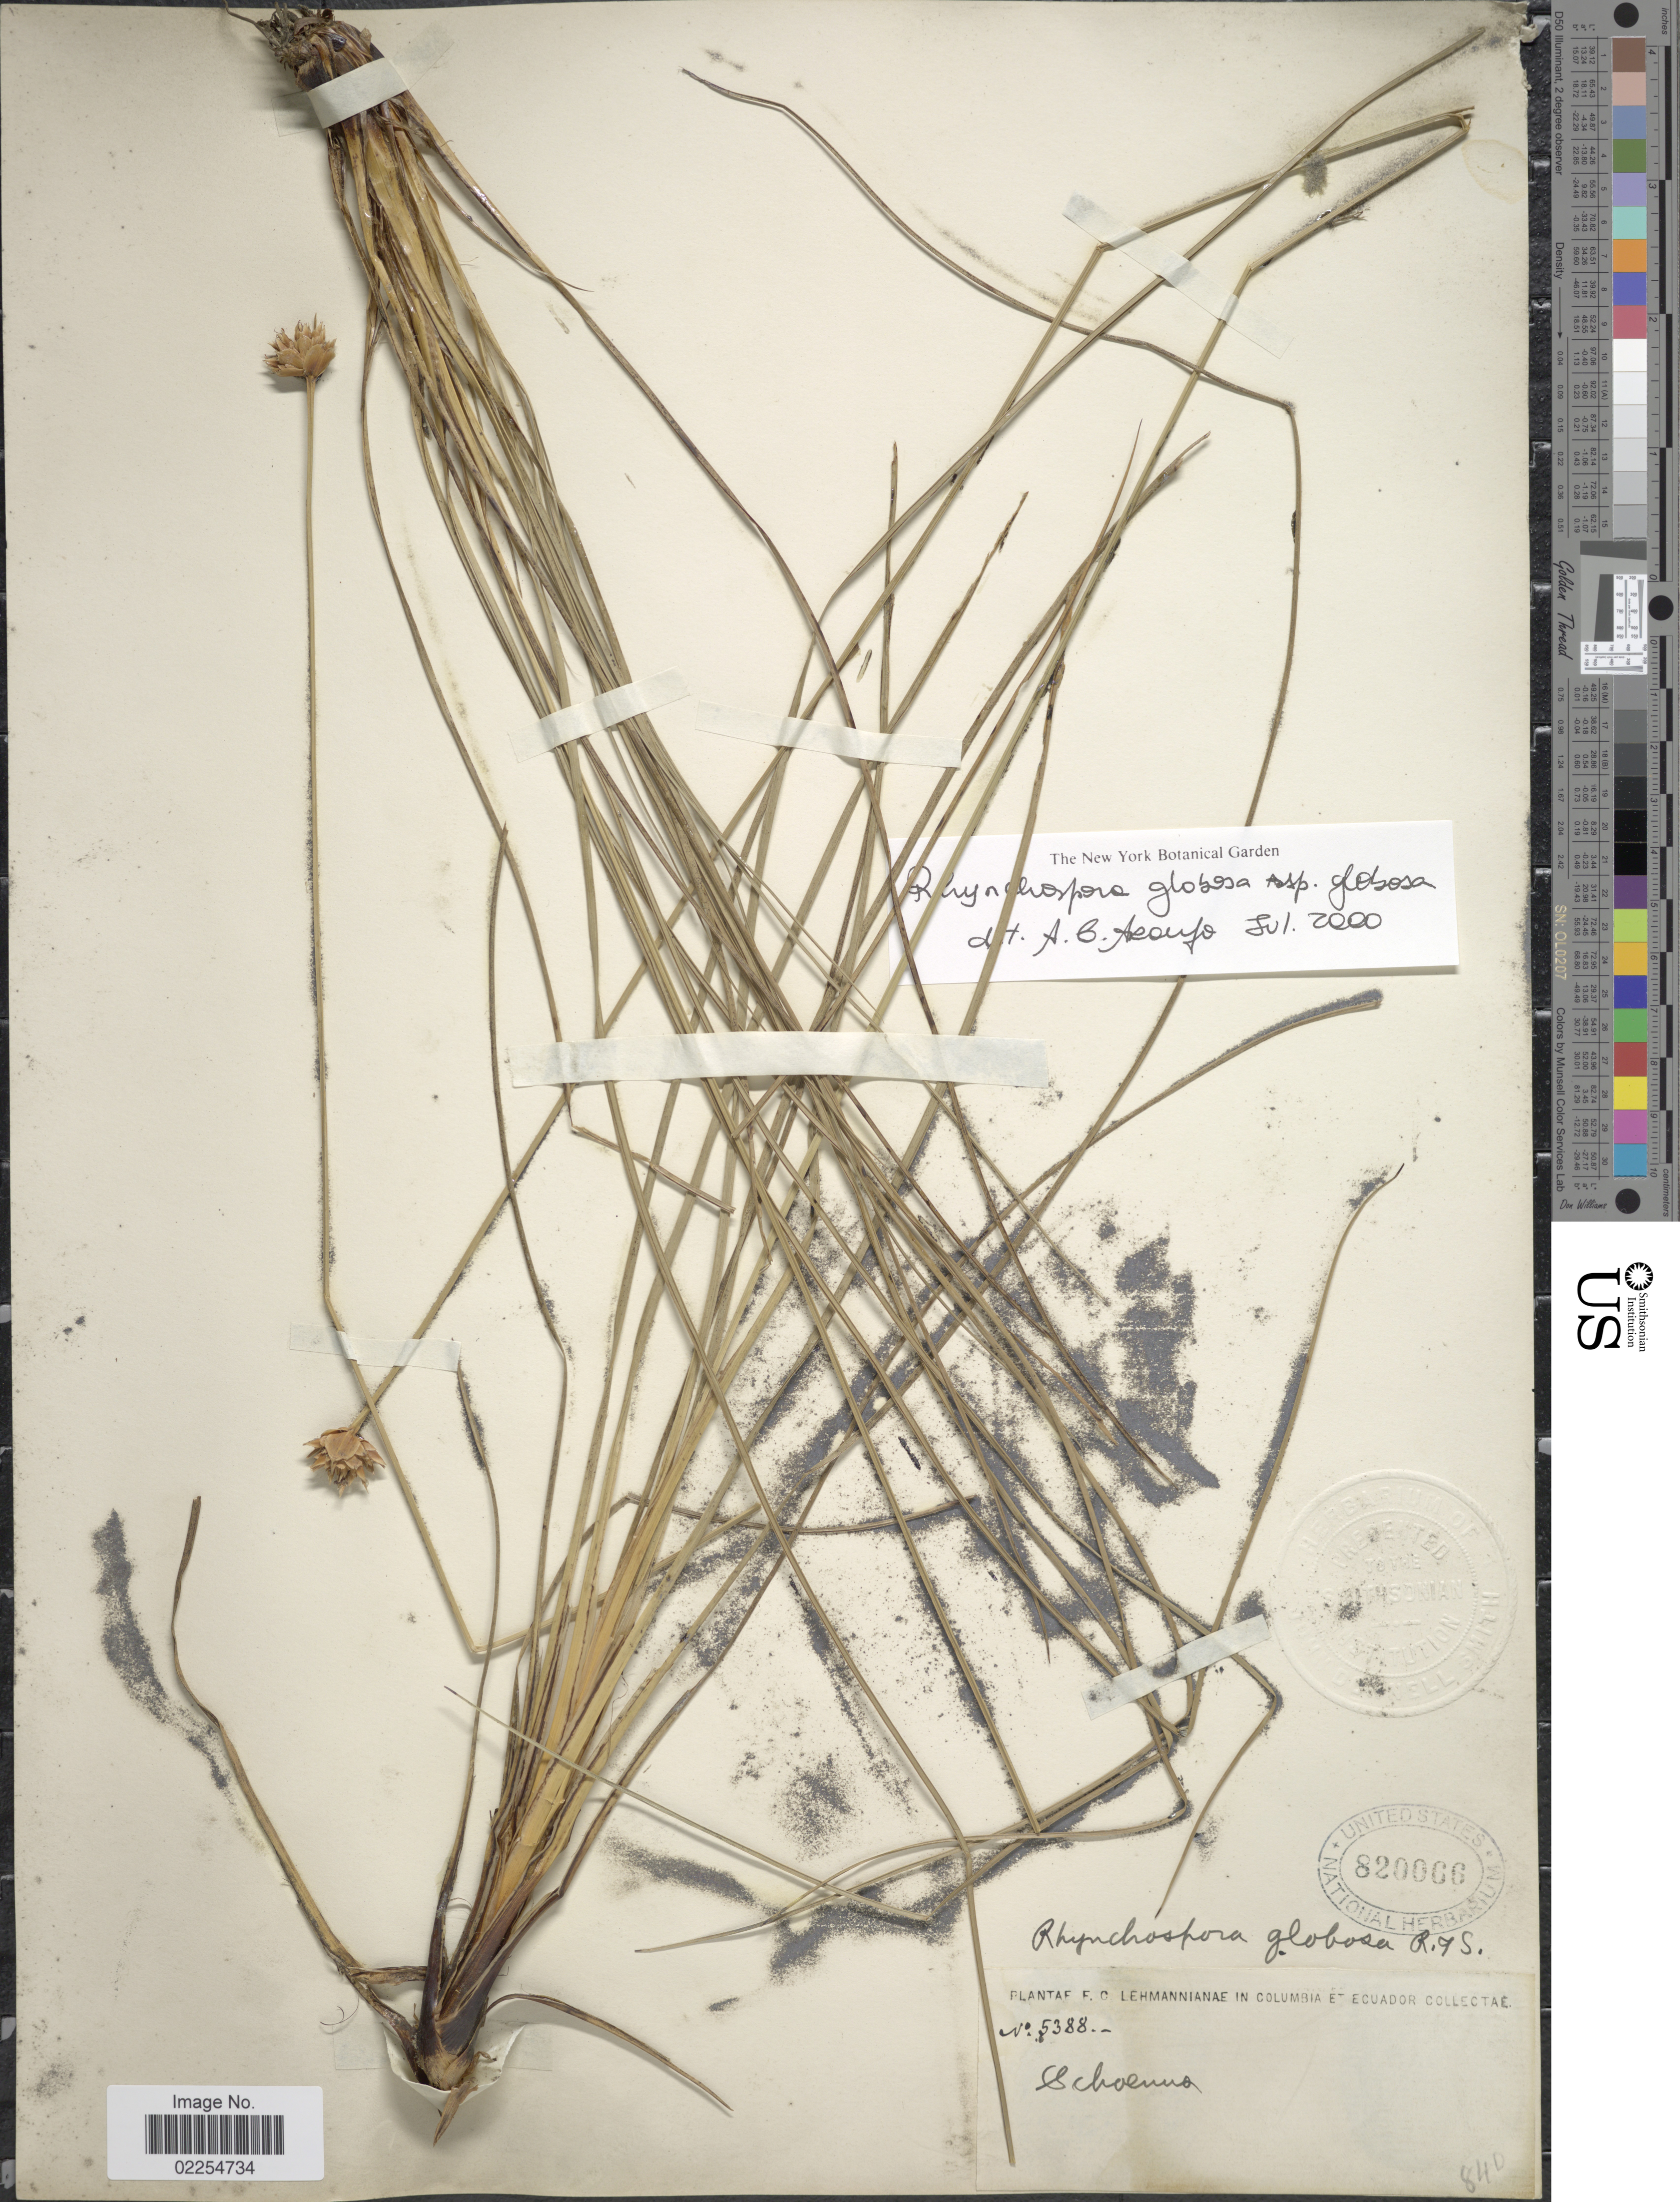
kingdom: Plantae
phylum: Tracheophyta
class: Liliopsida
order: Poales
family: Cyperaceae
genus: Rhynchospora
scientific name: Rhynchospora globosa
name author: (Kunth) Roem. & Schult.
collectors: F. C. Lehmann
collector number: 5388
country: Colombia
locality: Columbia et Ecuador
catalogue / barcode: US 820066